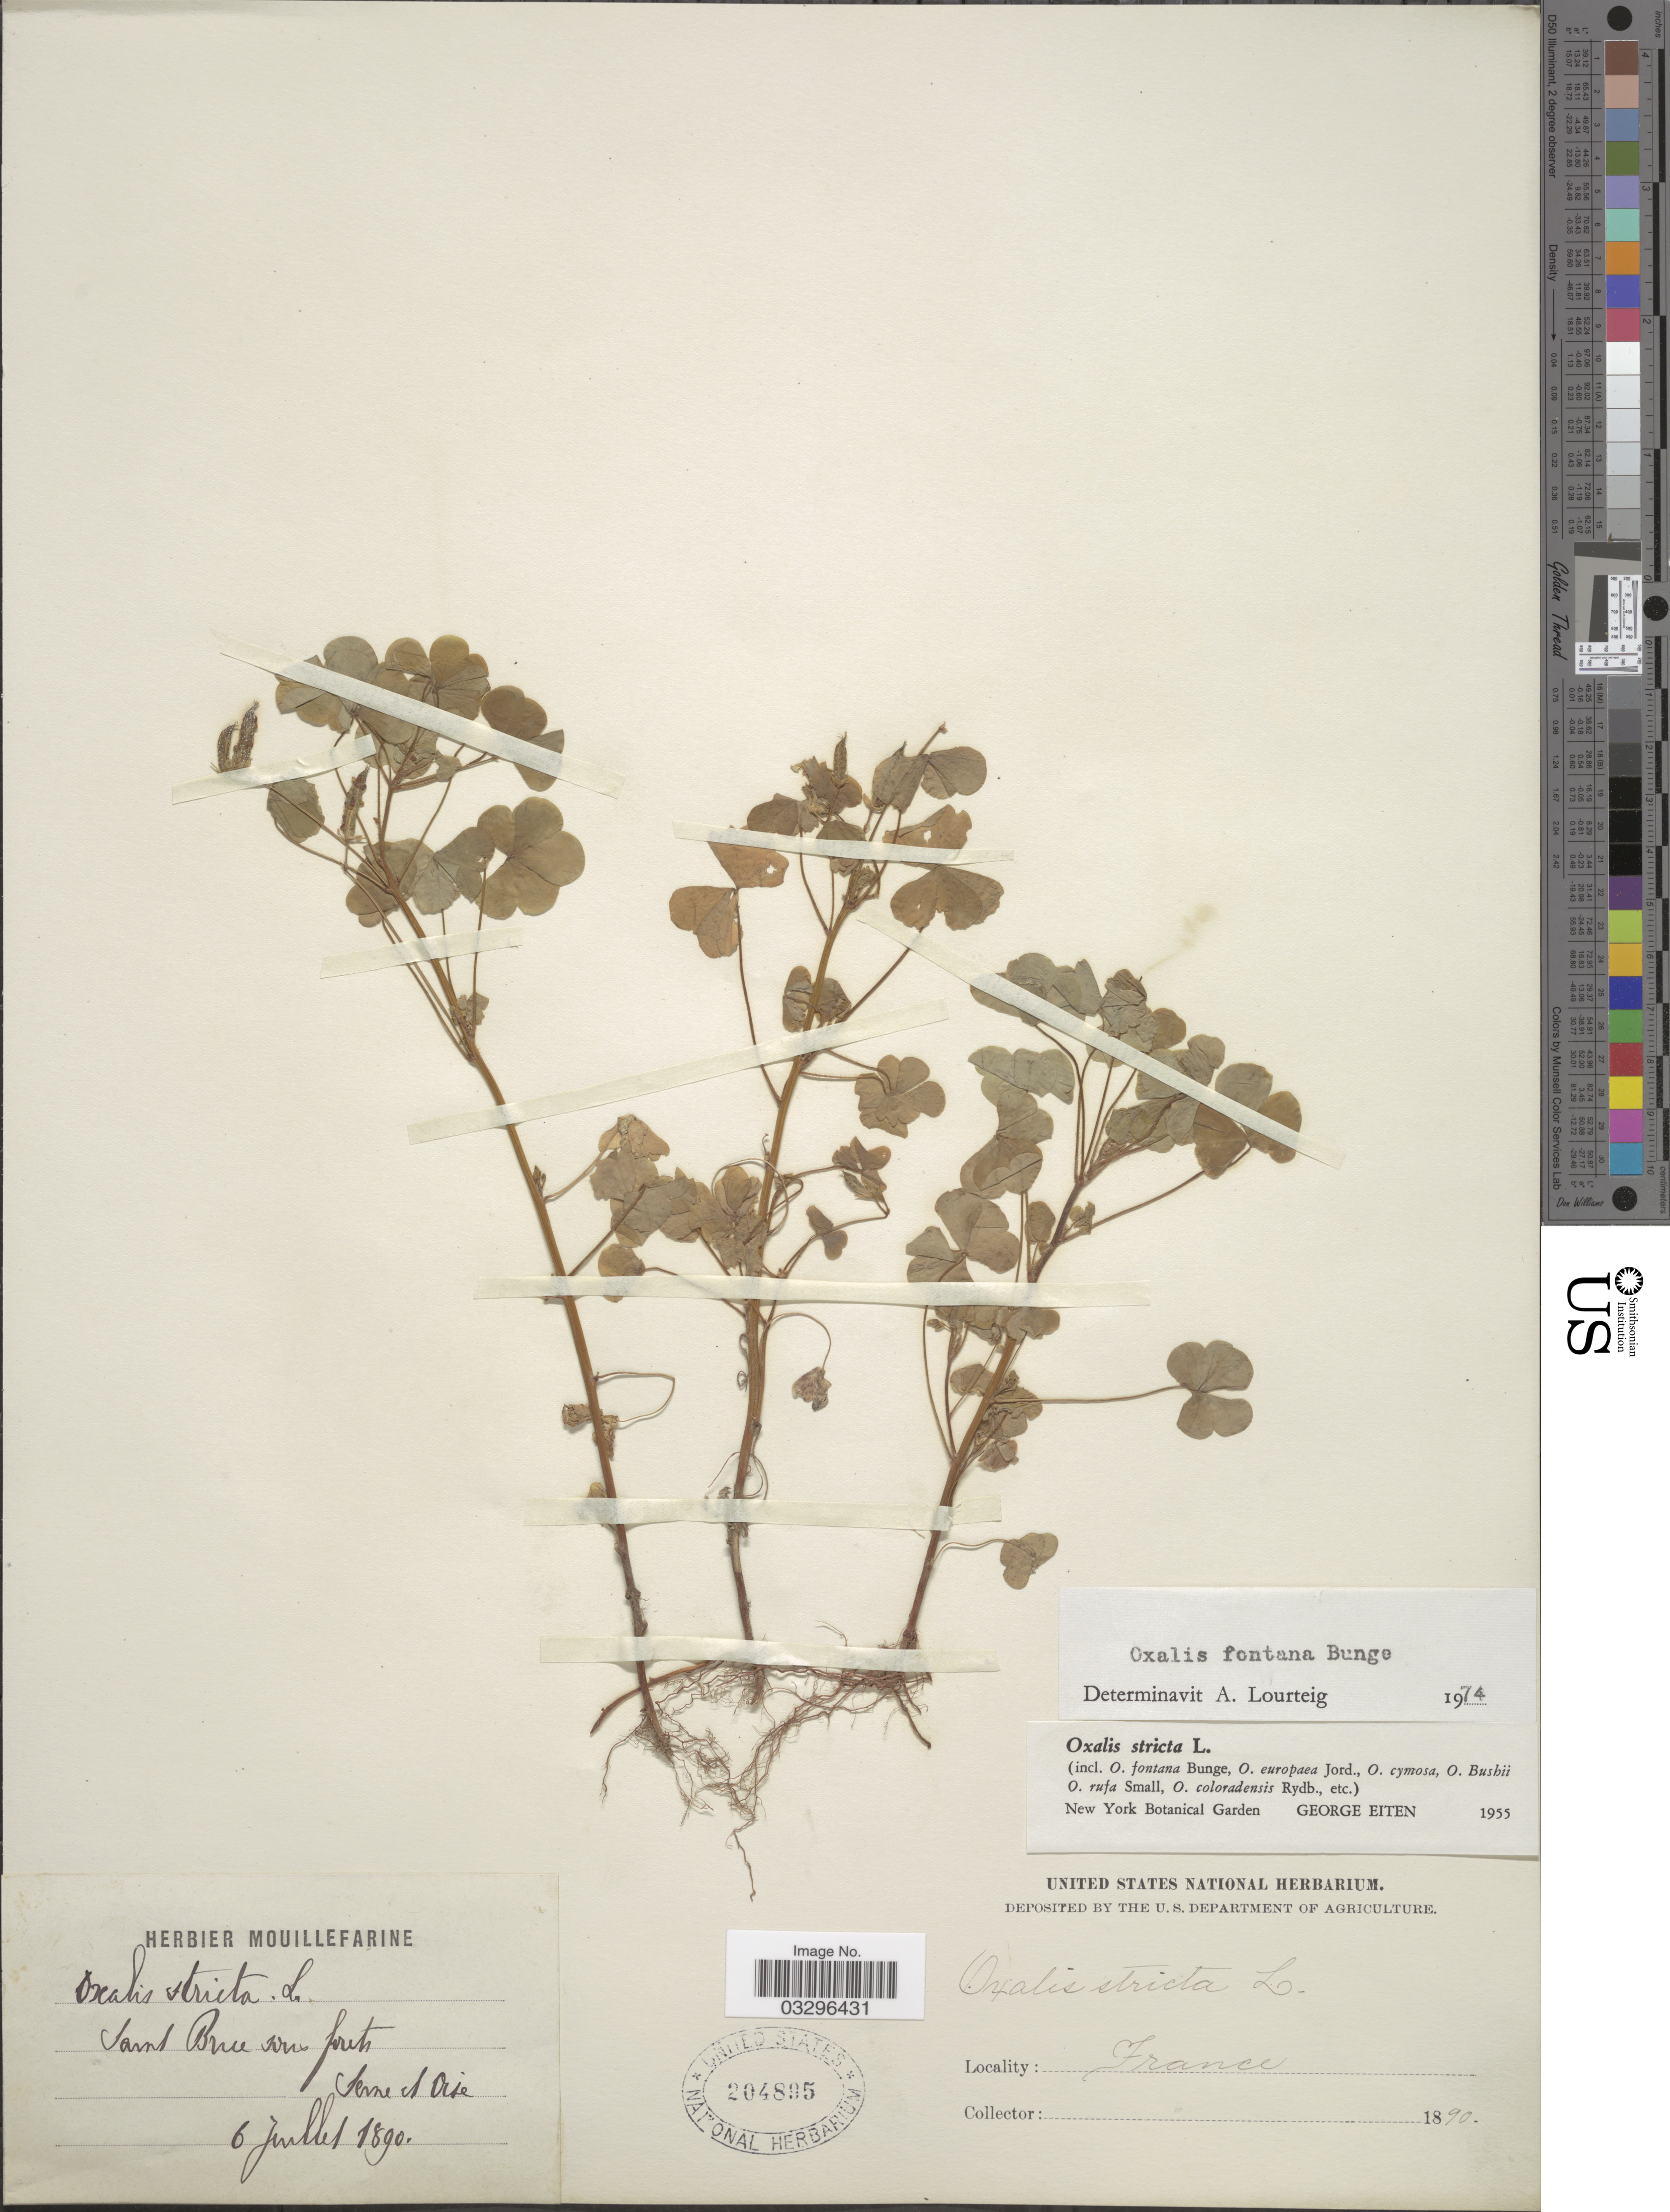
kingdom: Plantae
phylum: Tracheophyta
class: Magnoliopsida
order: Oxalidales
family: Oxalidaceae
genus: Oxalis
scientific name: Oxalis fontana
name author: Bunge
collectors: ex herb. Mouillefarine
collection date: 1890-07-06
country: France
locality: Saint Brice sous forets, Seine et Oise.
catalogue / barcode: US 204895